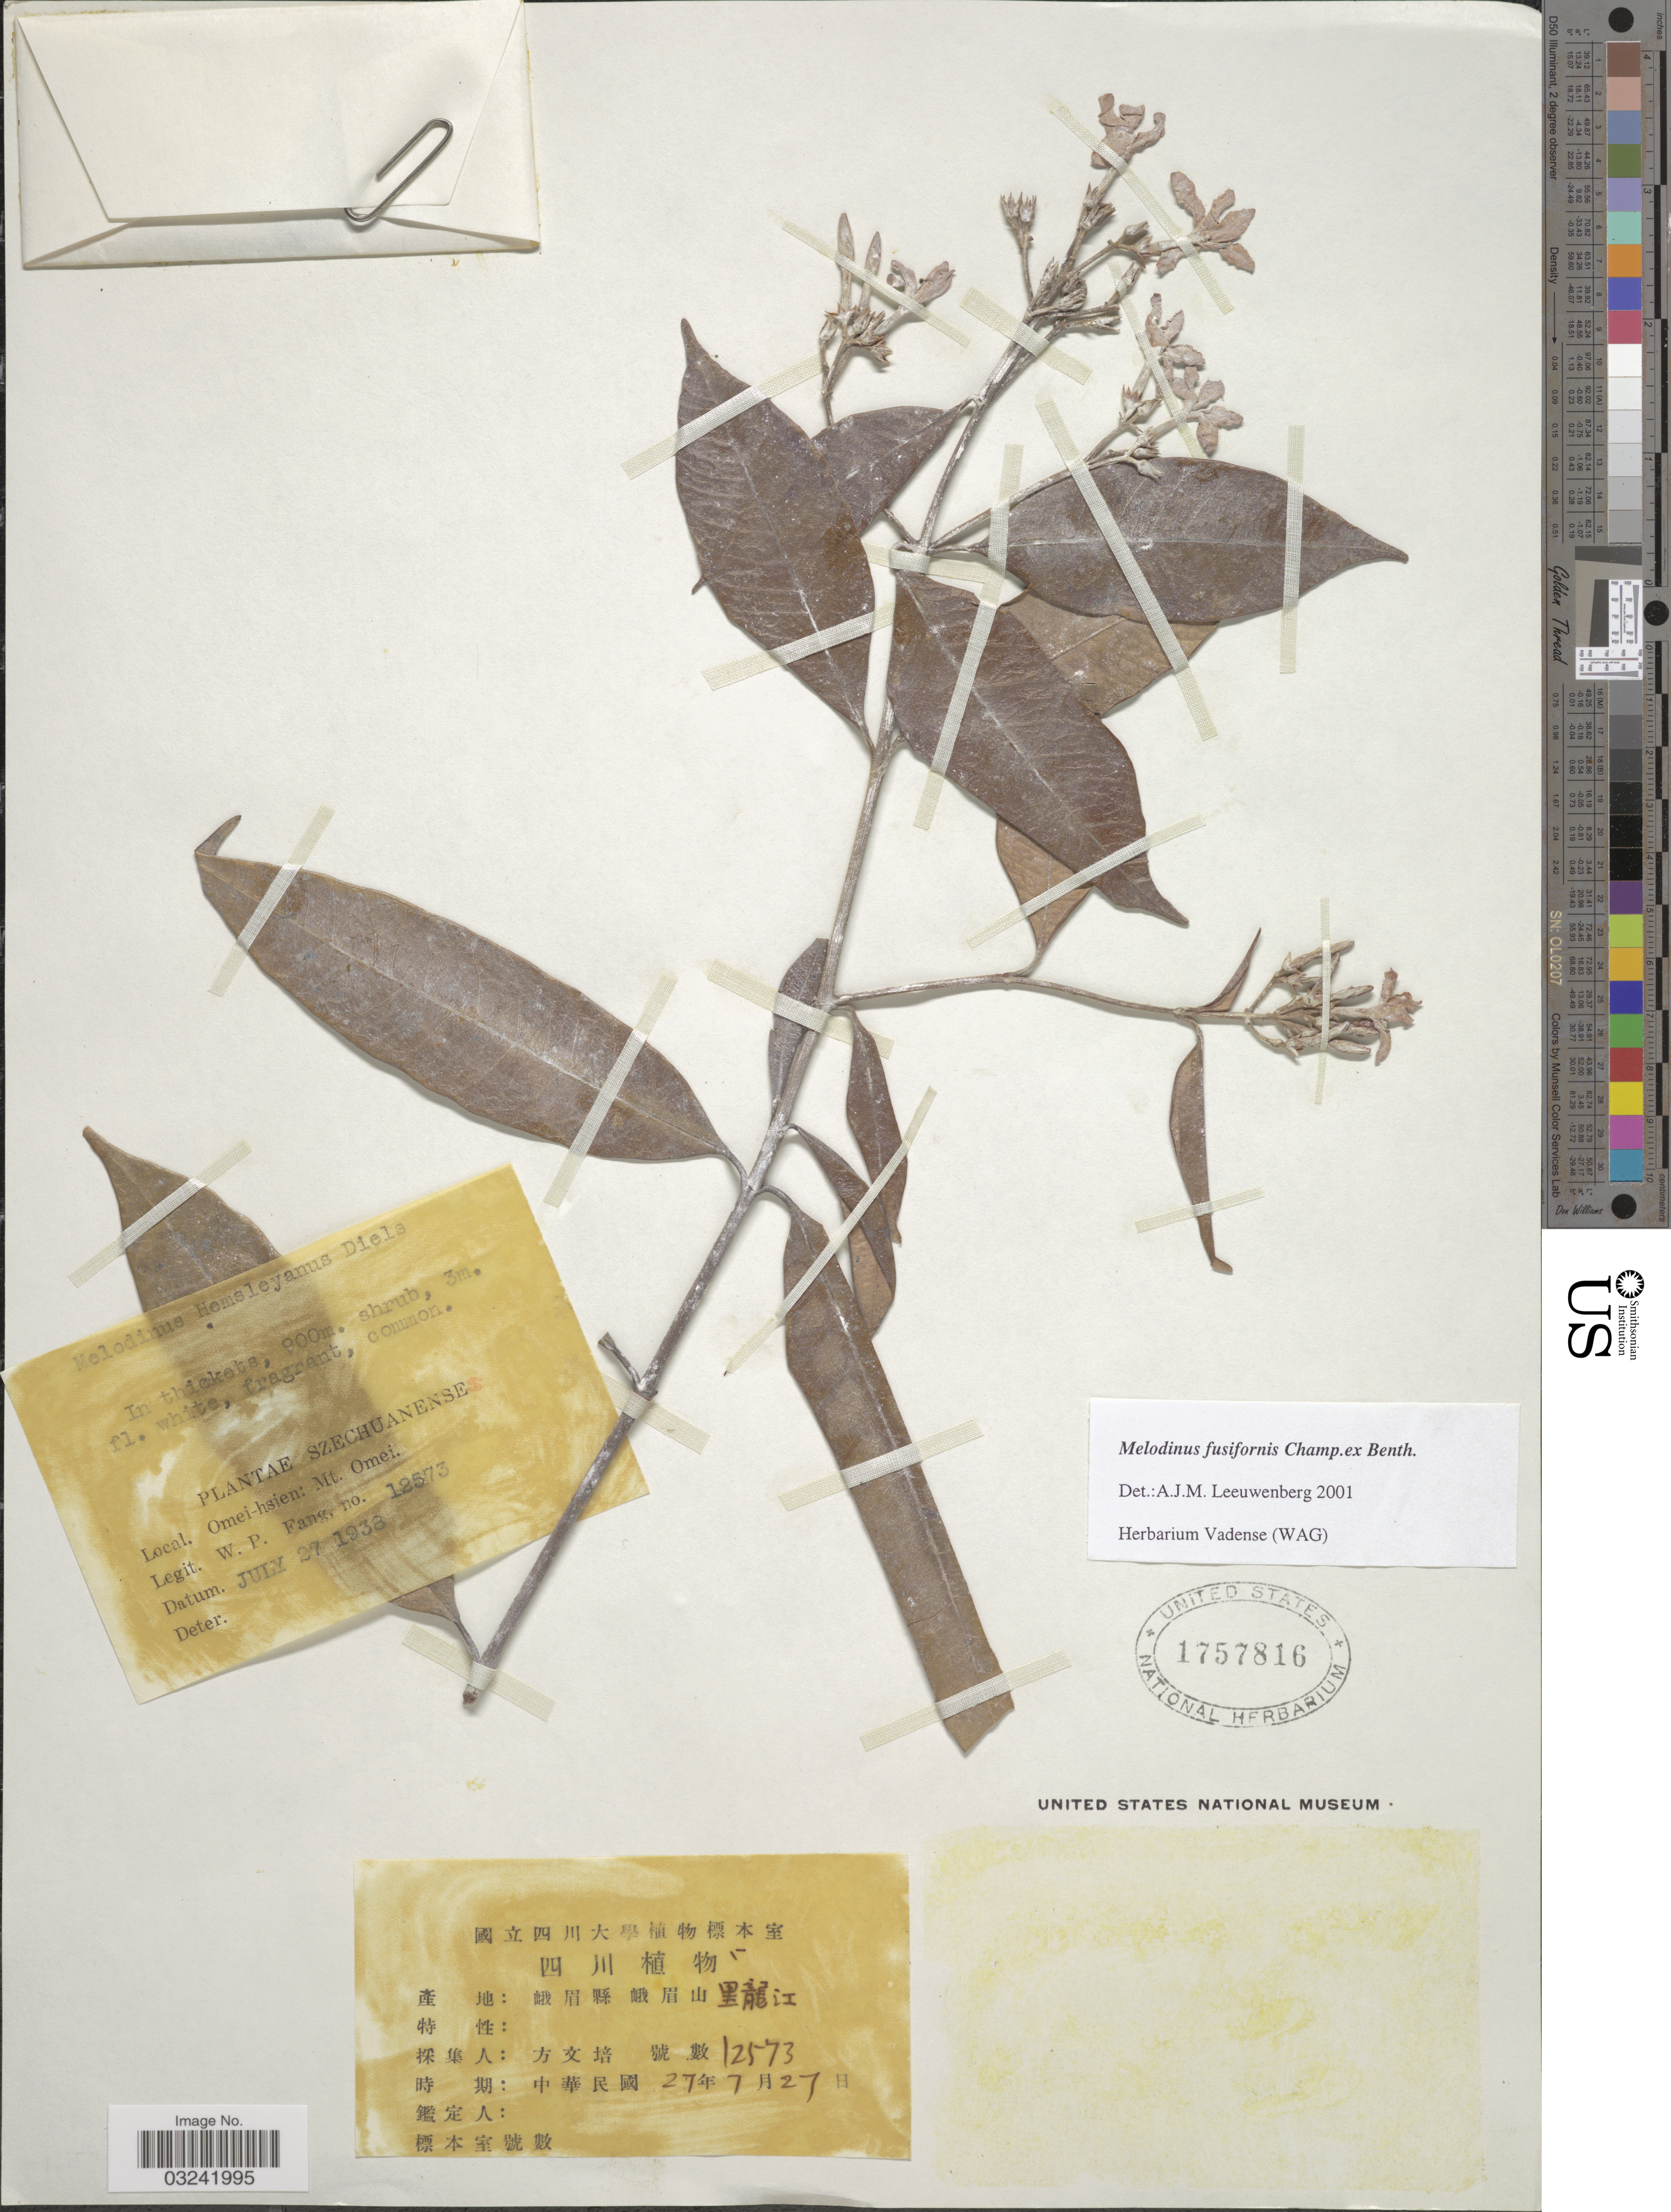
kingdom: Plantae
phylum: Tracheophyta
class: Magnoliopsida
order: Gentianales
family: Apocynaceae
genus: Melodinus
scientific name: Melodinus acutiflorus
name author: F. Muell.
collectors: W. P. Fang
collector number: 12573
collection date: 1938-07-27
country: China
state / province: Sichuan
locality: Szechuanenses, Omei-hsien: Mt. Omei.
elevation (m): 900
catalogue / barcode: US 1757816